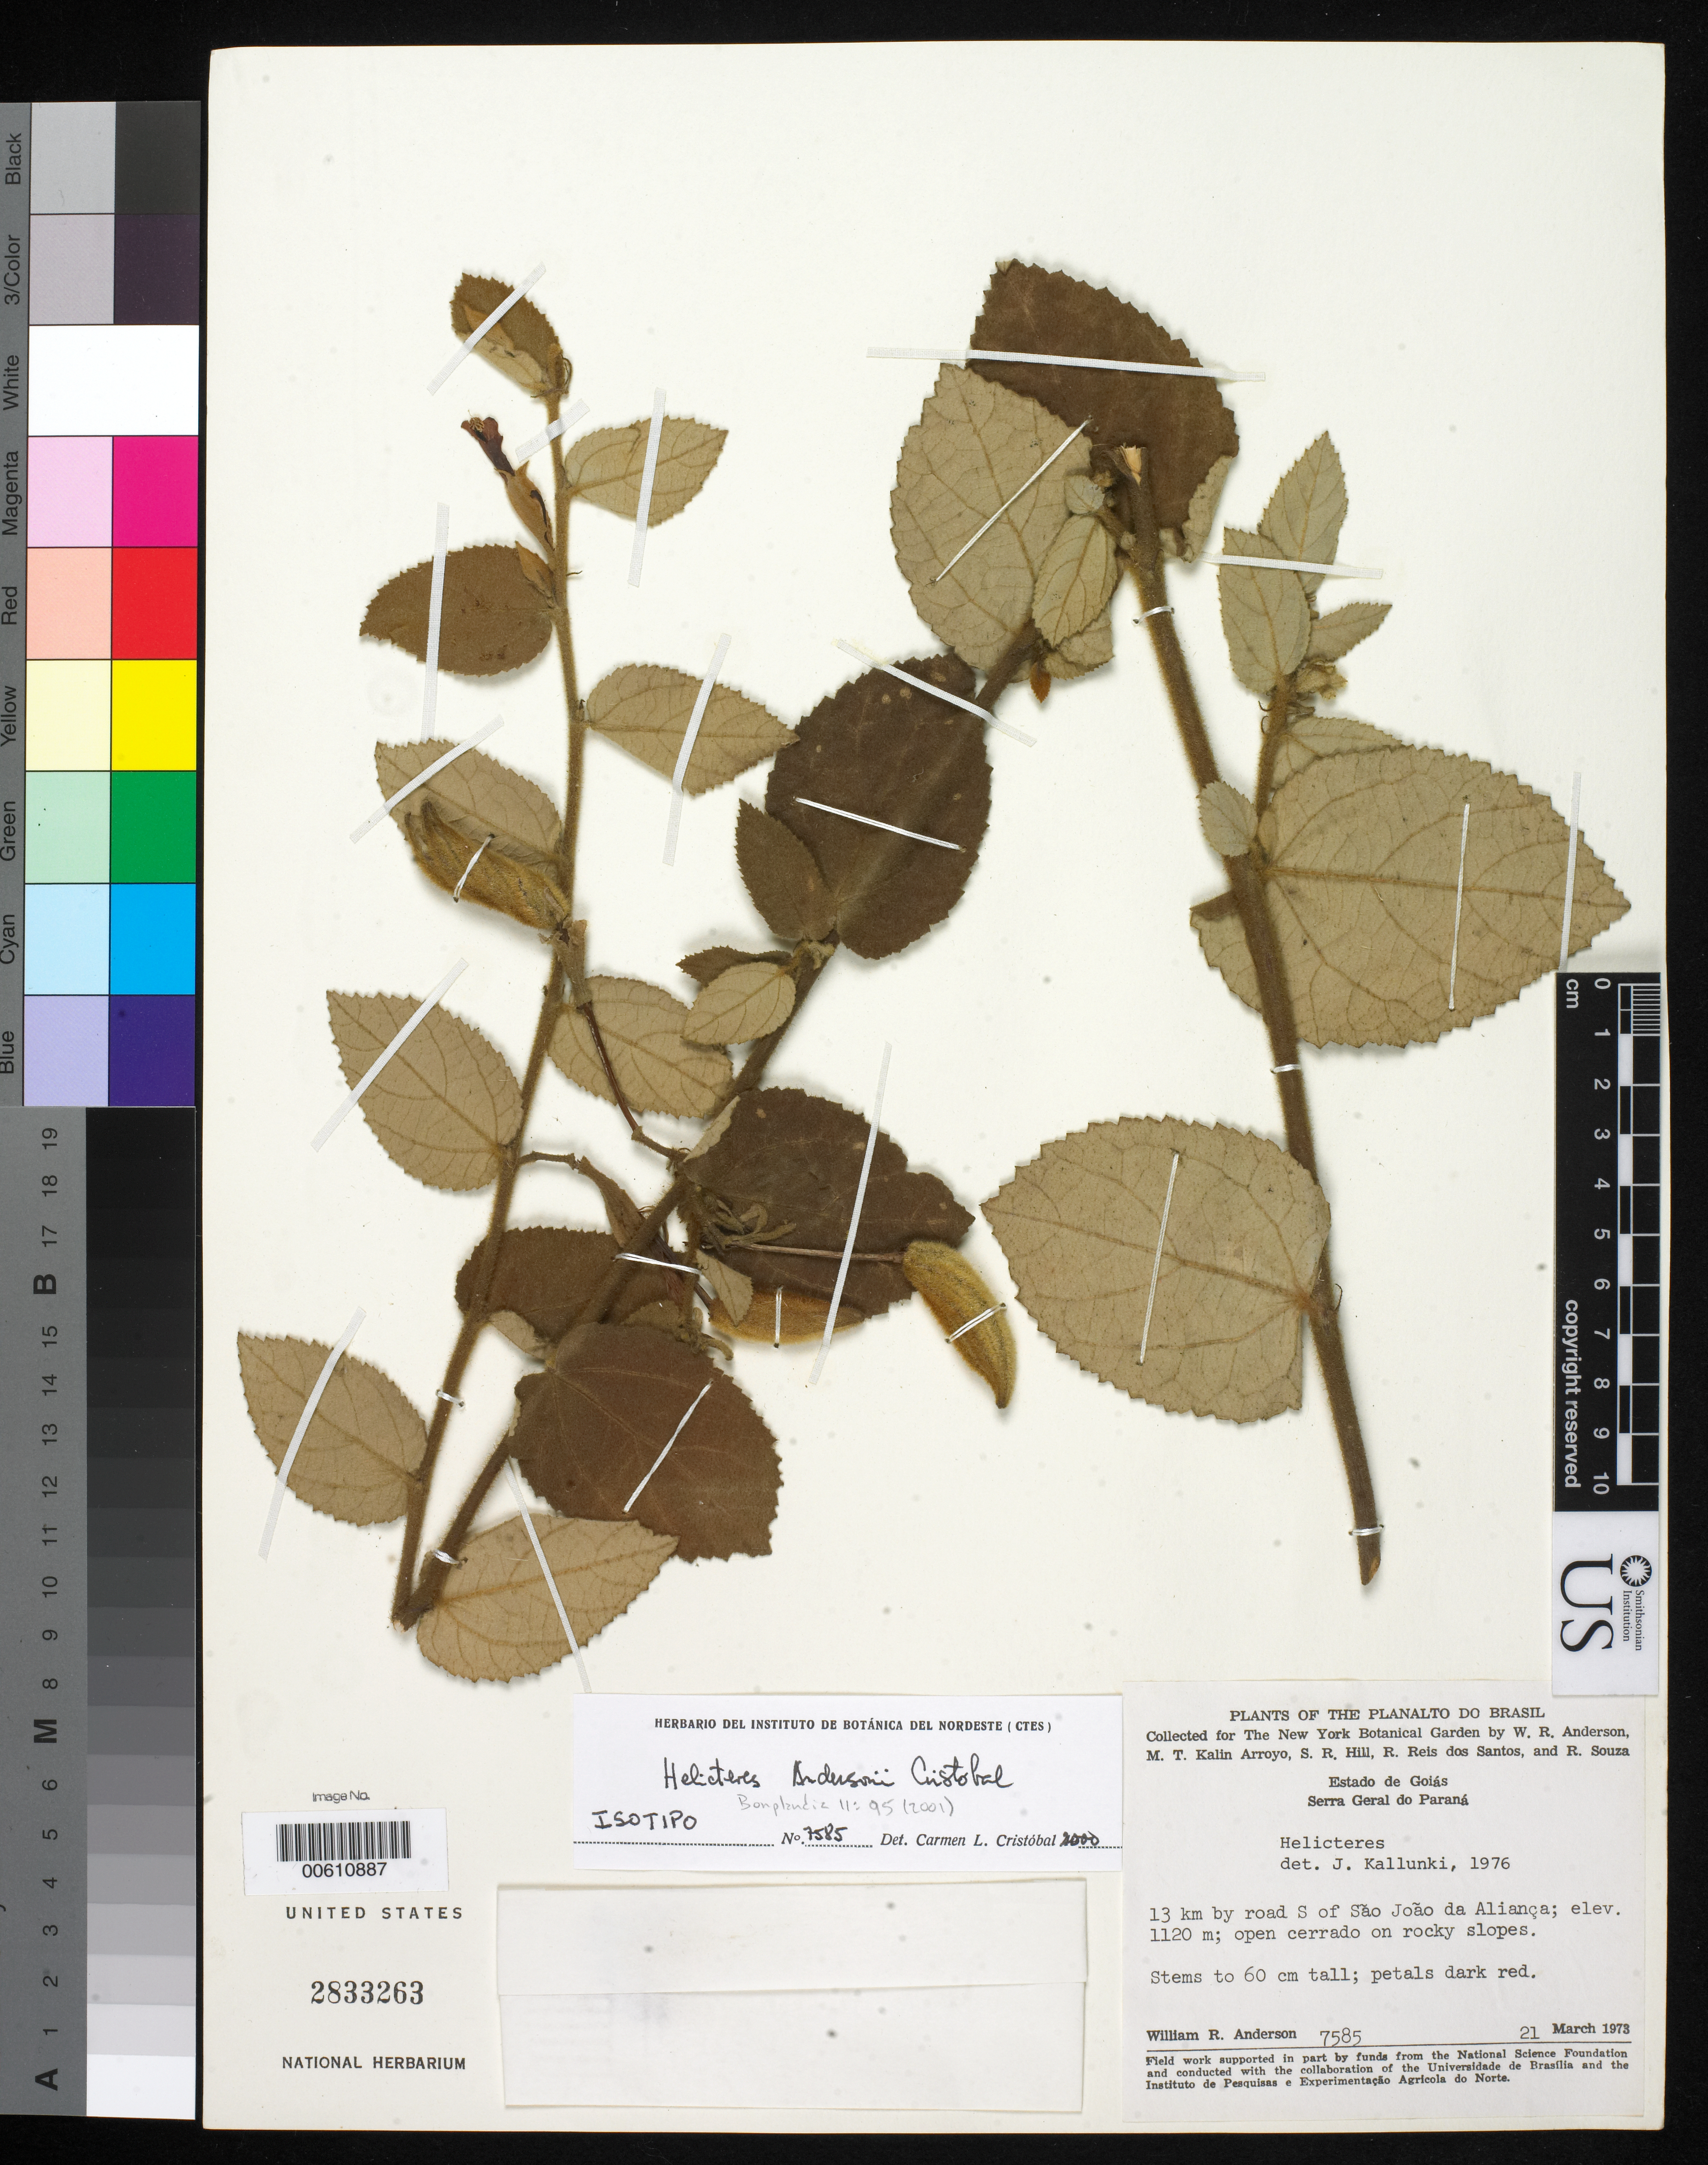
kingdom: Plantae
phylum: Tracheophyta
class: Magnoliopsida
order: Malvales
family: Malvaceae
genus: Helicteres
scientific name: Helicteres andersonii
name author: Cristóbal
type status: Isotype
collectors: W. R. Anderson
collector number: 7585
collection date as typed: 21 Mar 1973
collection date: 1973-03-21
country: Brazil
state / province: Goiás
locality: Road S of Sao Joao da Alianca.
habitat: Open cerrado on rocky slopes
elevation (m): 1120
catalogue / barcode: US 2833263